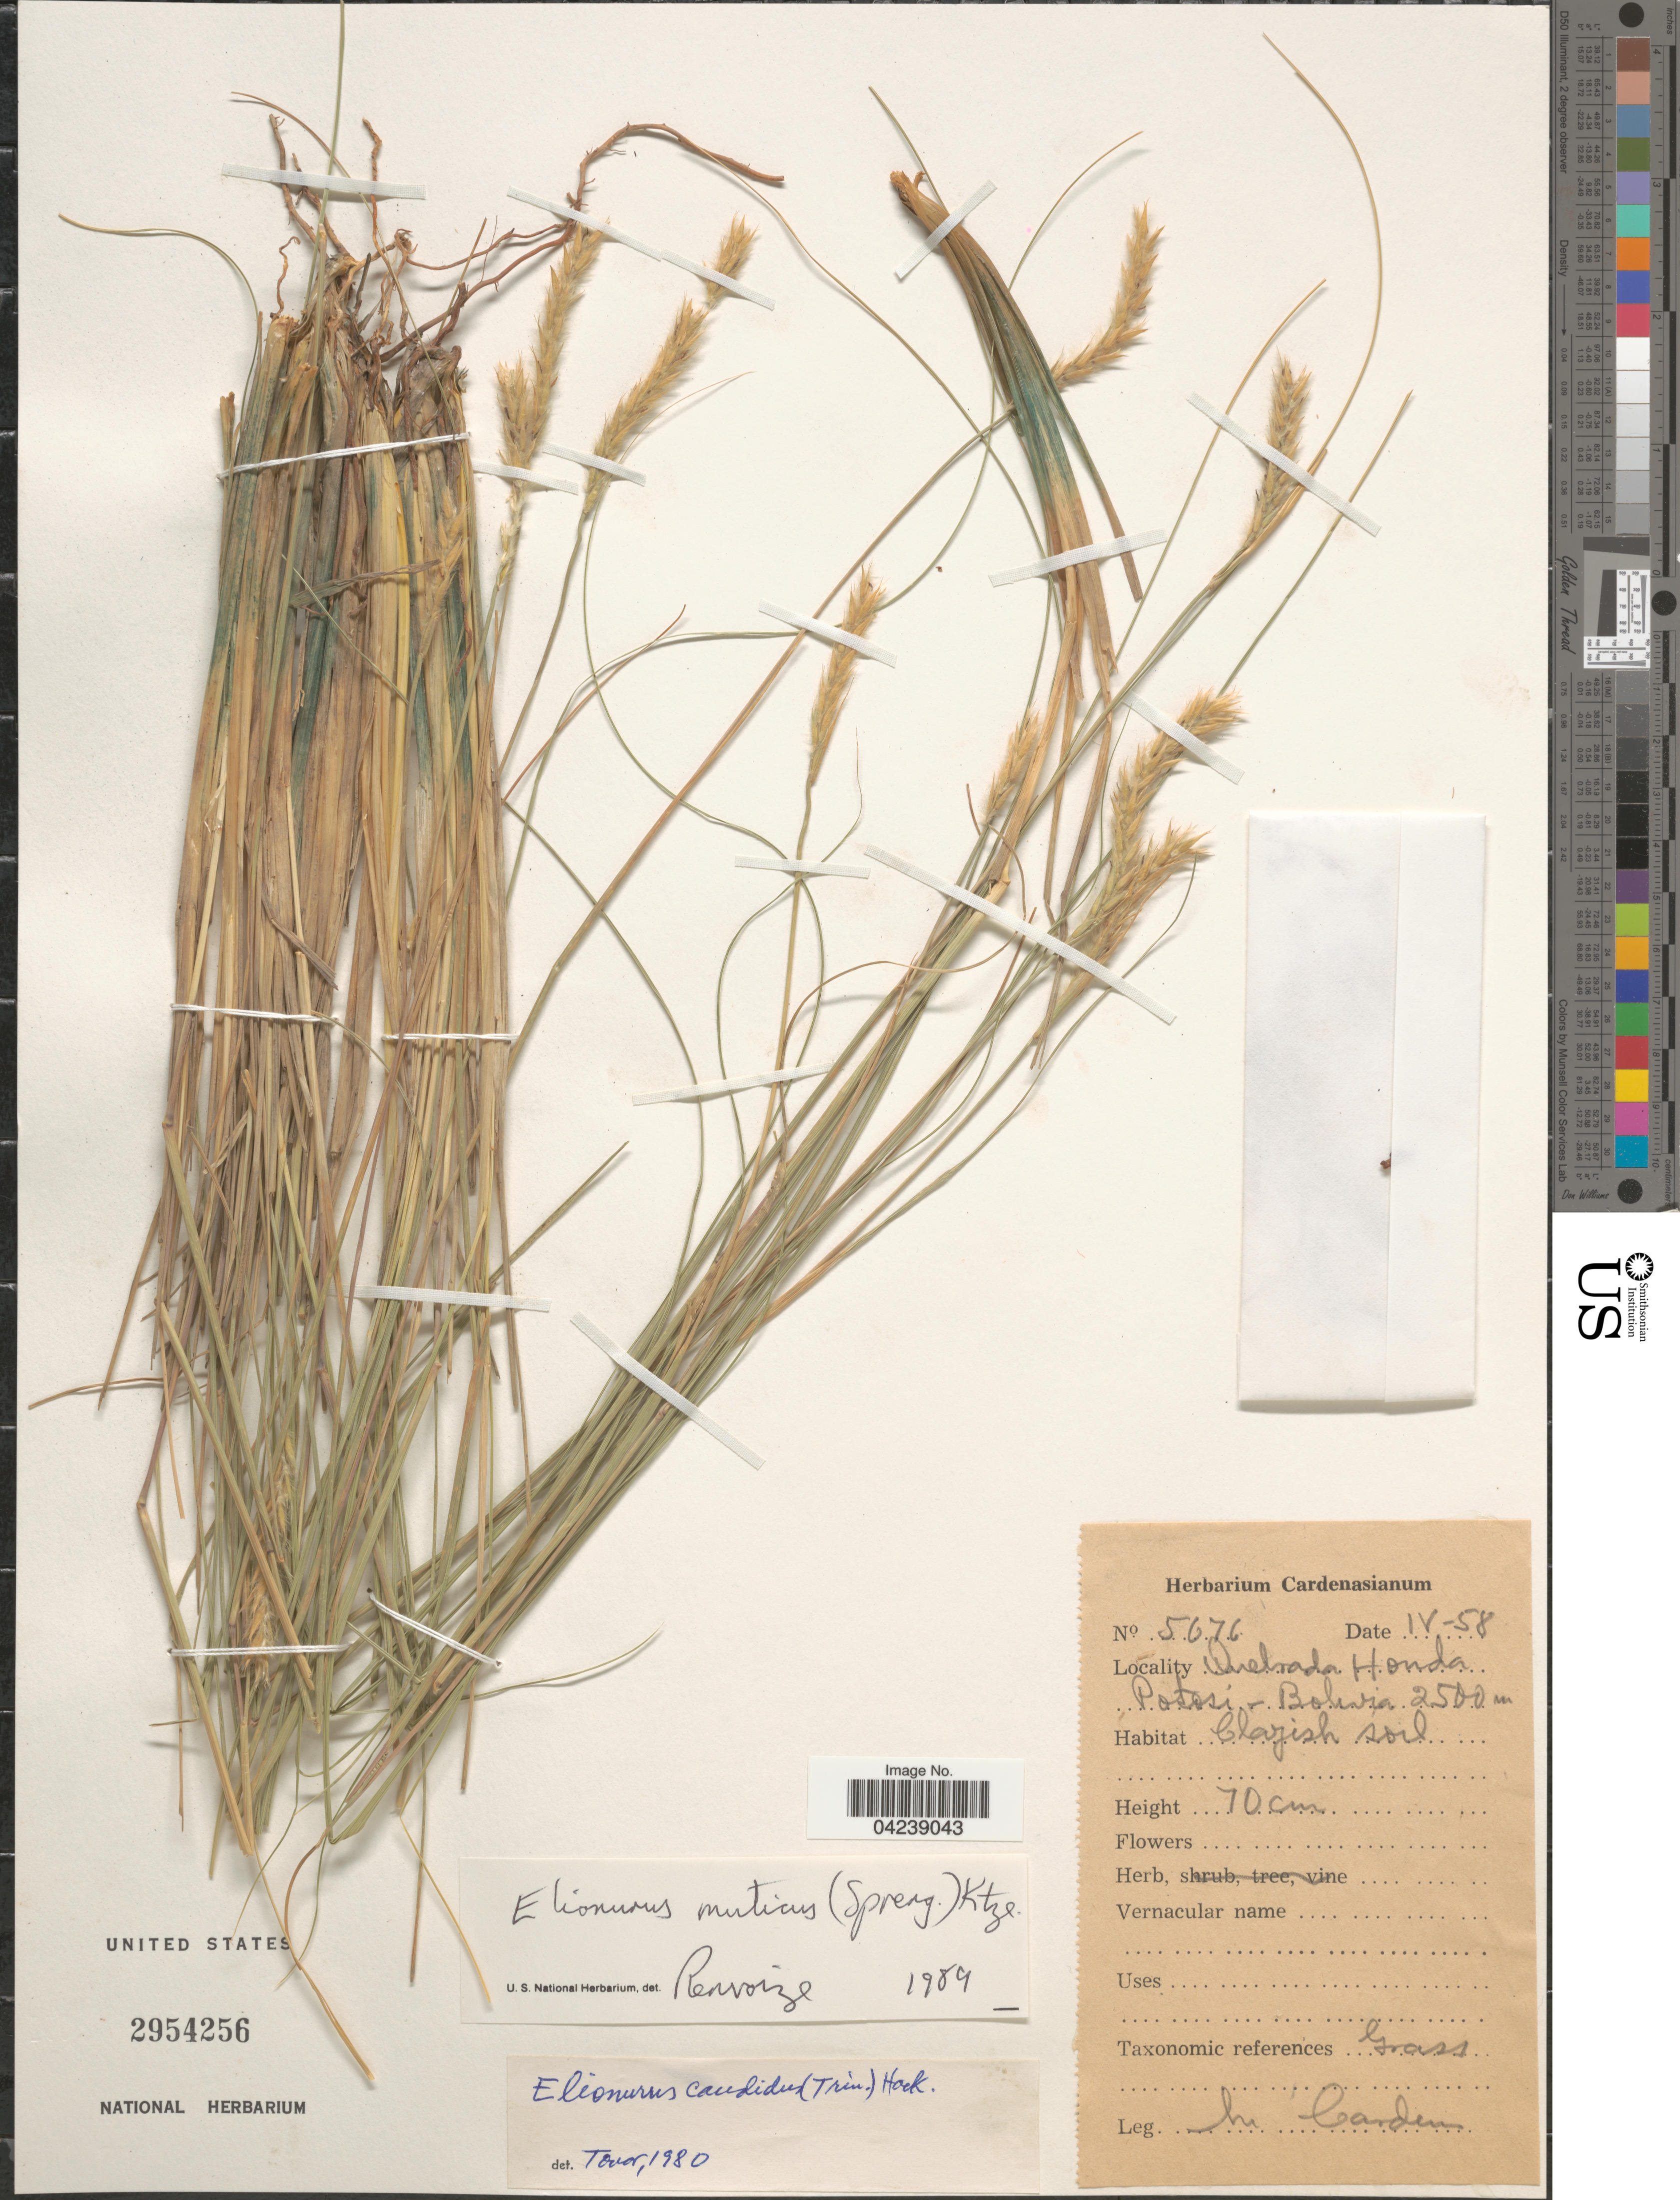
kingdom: Plantae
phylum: Tracheophyta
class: Liliopsida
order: Poales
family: Poaceae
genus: Elionurus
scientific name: Elionurus muticus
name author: (Spreng.) Kuntze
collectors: M. Cárdenas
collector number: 5676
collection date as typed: Transcribed d/m/y: /4/58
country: Bolivia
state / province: Potosi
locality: Quebrada Honda.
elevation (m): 2500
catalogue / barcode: US 2954256